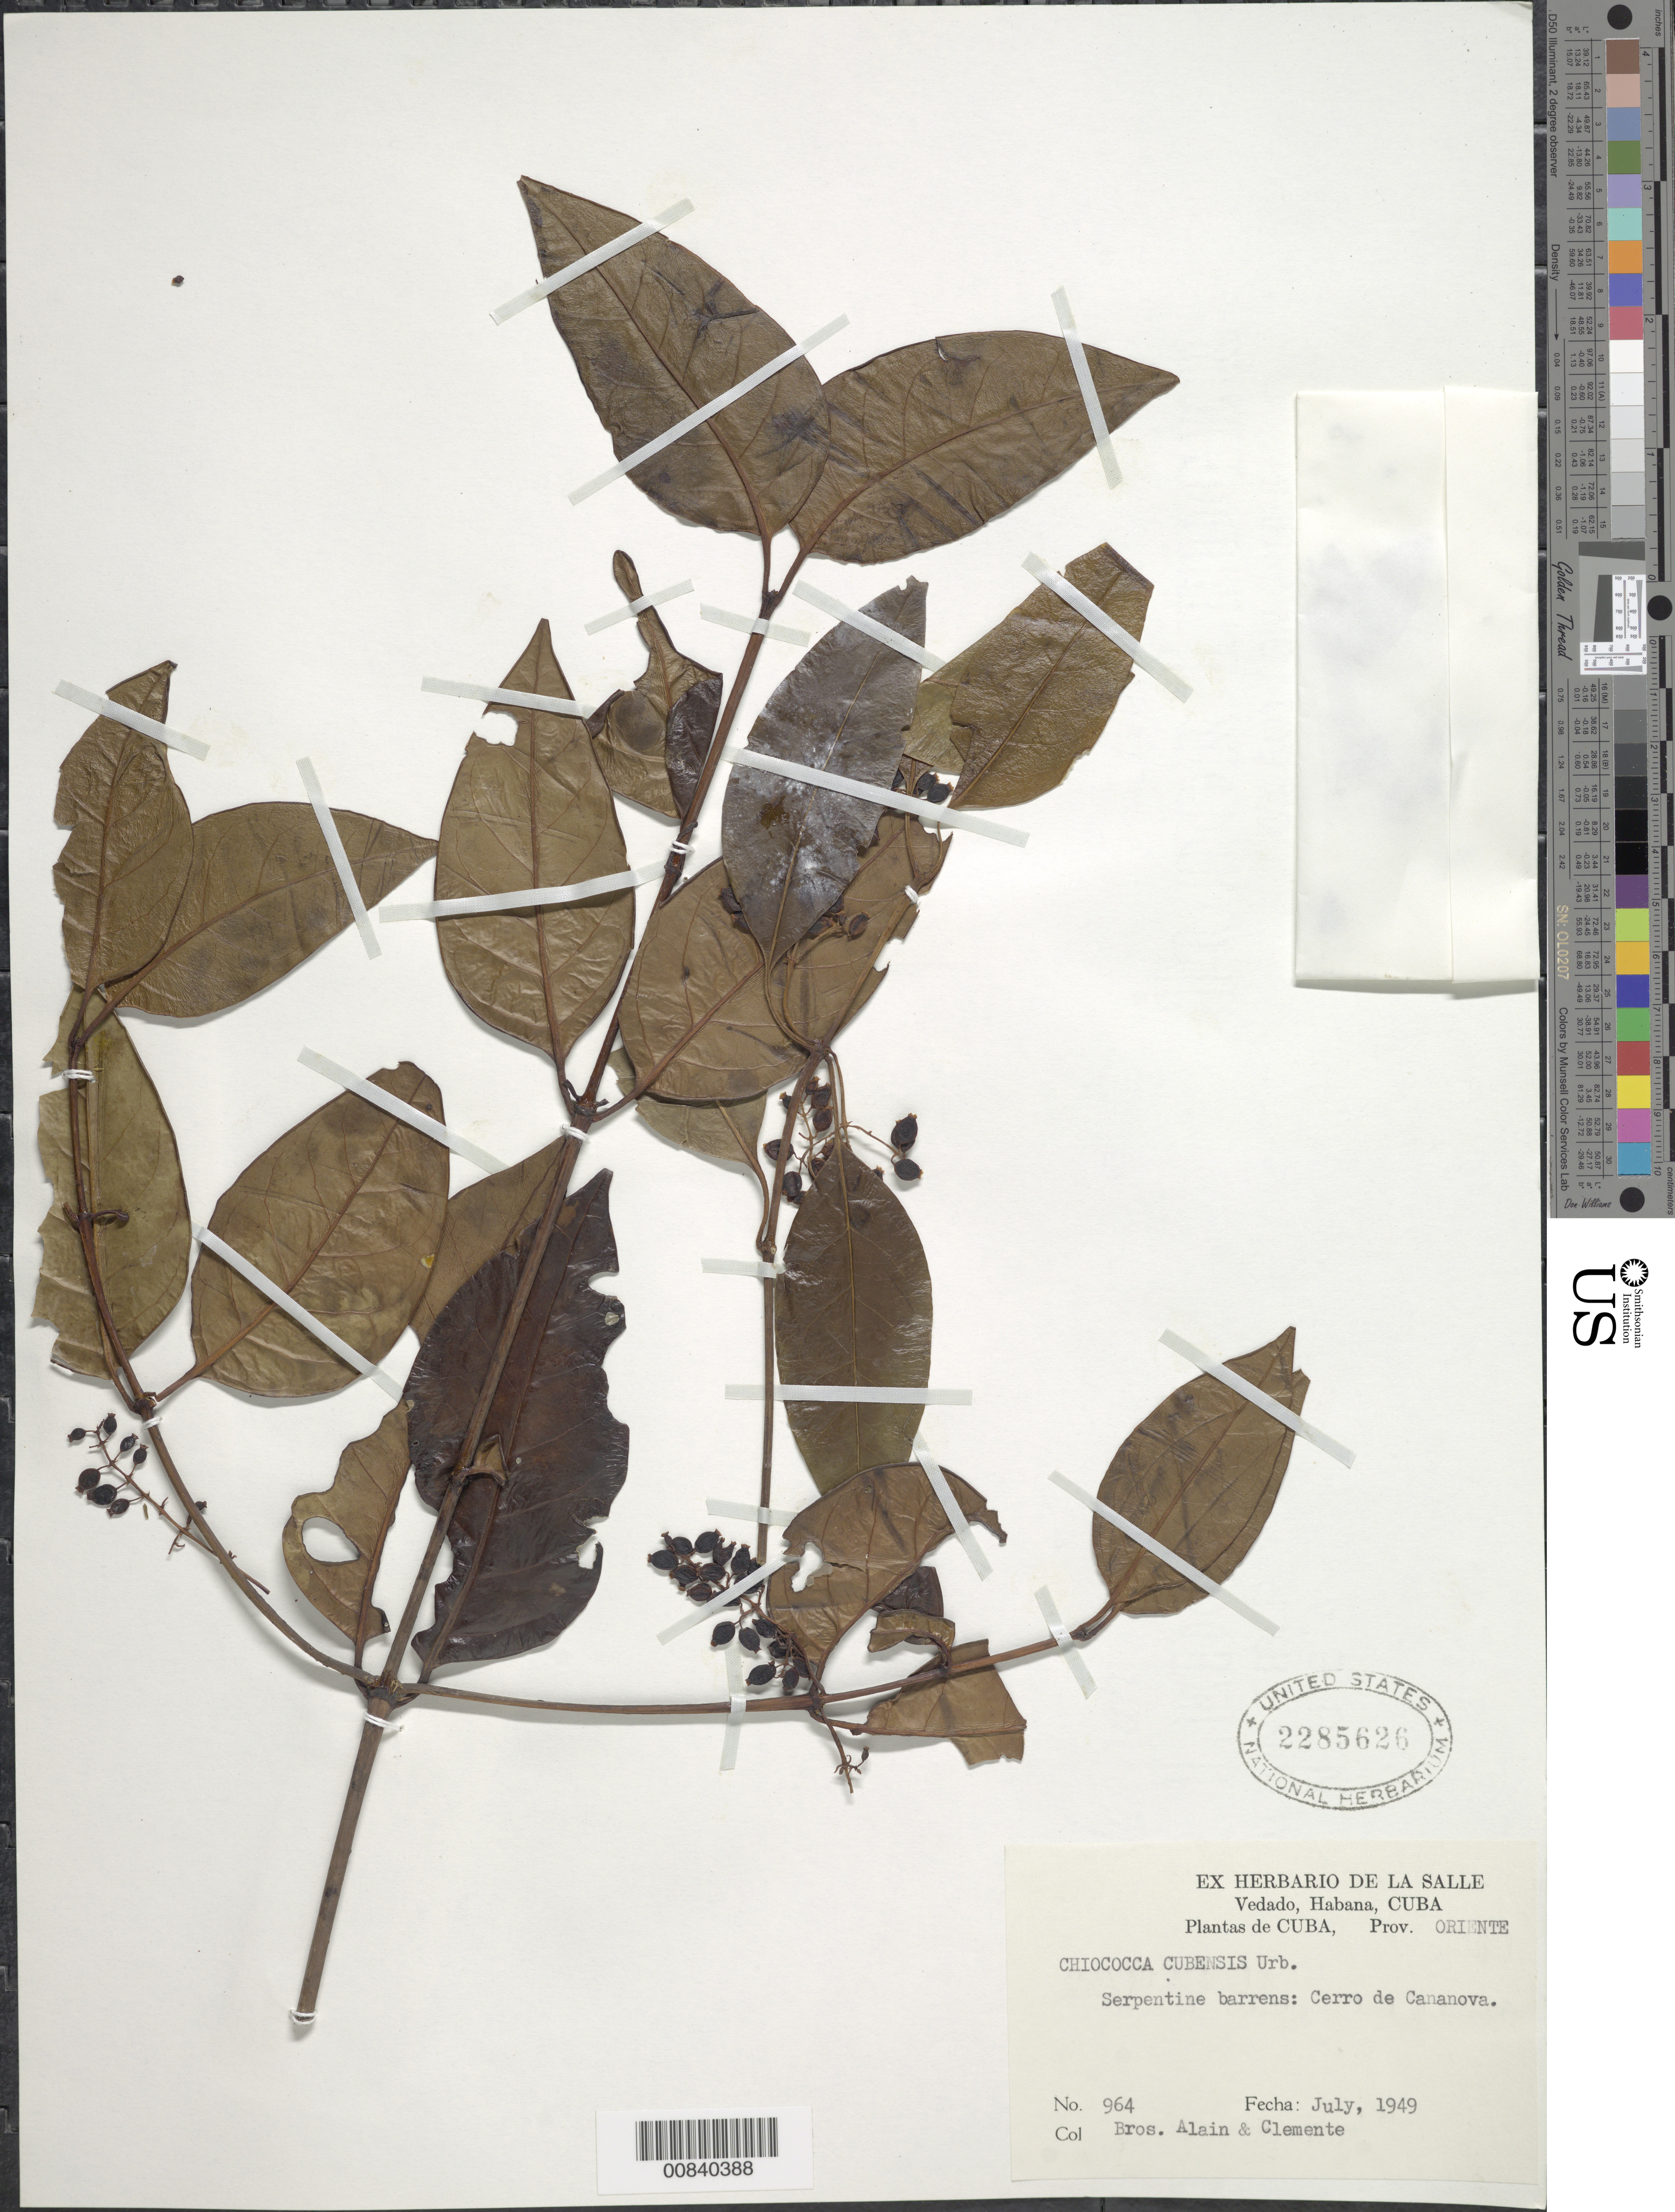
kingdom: Plantae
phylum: Tracheophyta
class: Magnoliopsida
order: Gentianales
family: Rubiaceae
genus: Chiococca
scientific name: Chiococca cubensis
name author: Urb.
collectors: A. H. Liogier & Bro. Clemente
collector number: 964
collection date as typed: Jul 1949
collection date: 1949-07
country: Cuba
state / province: Oriente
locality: Cerro de Cananova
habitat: Serpentine barrens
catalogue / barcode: US 2285626